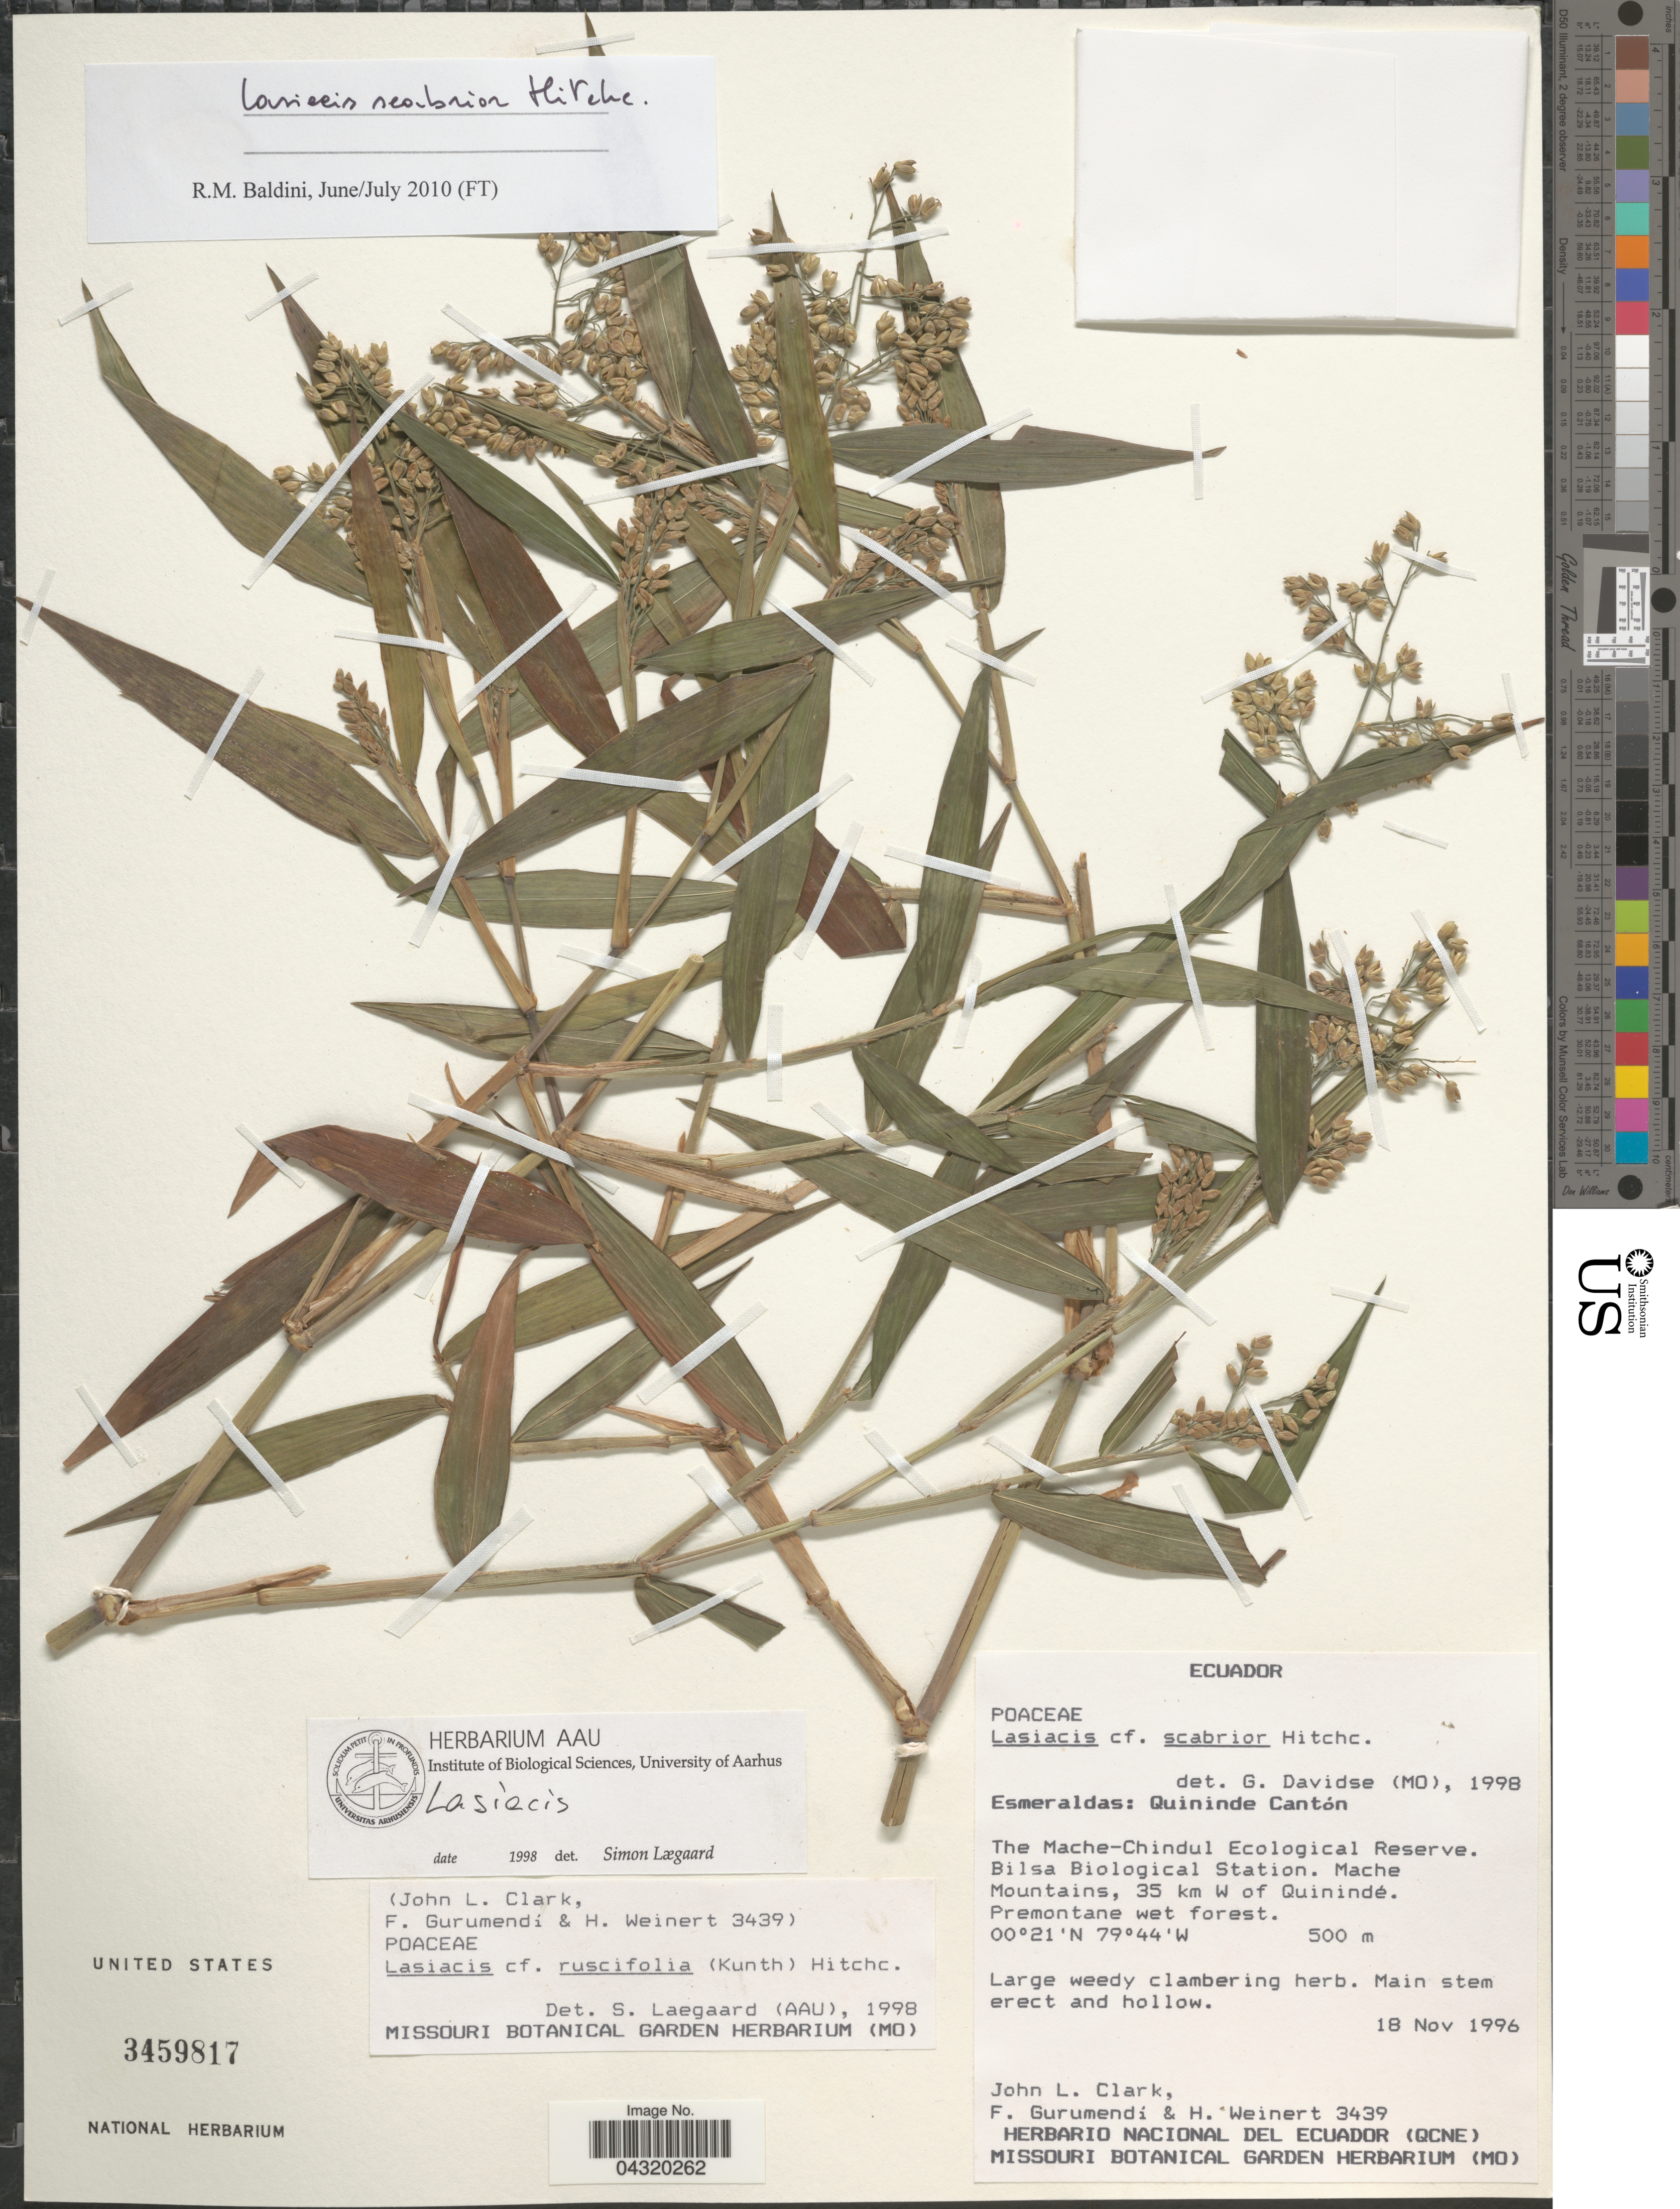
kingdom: Plantae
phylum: Tracheophyta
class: Liliopsida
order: Poales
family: Poaceae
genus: Lasiacis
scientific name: Lasiacis scabrior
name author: Hitchc.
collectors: J. L. Clark, F. Gurumendí & H. Weinert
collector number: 3439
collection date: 1996-11-18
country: Ecuador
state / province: Esmeraldas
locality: Quininde Cantón. The Mache-Chindul Ecological Reserve. Bilsa Biological Station. Mache Mountains, 35 km W of Quinindé.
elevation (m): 500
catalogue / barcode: US 3459817